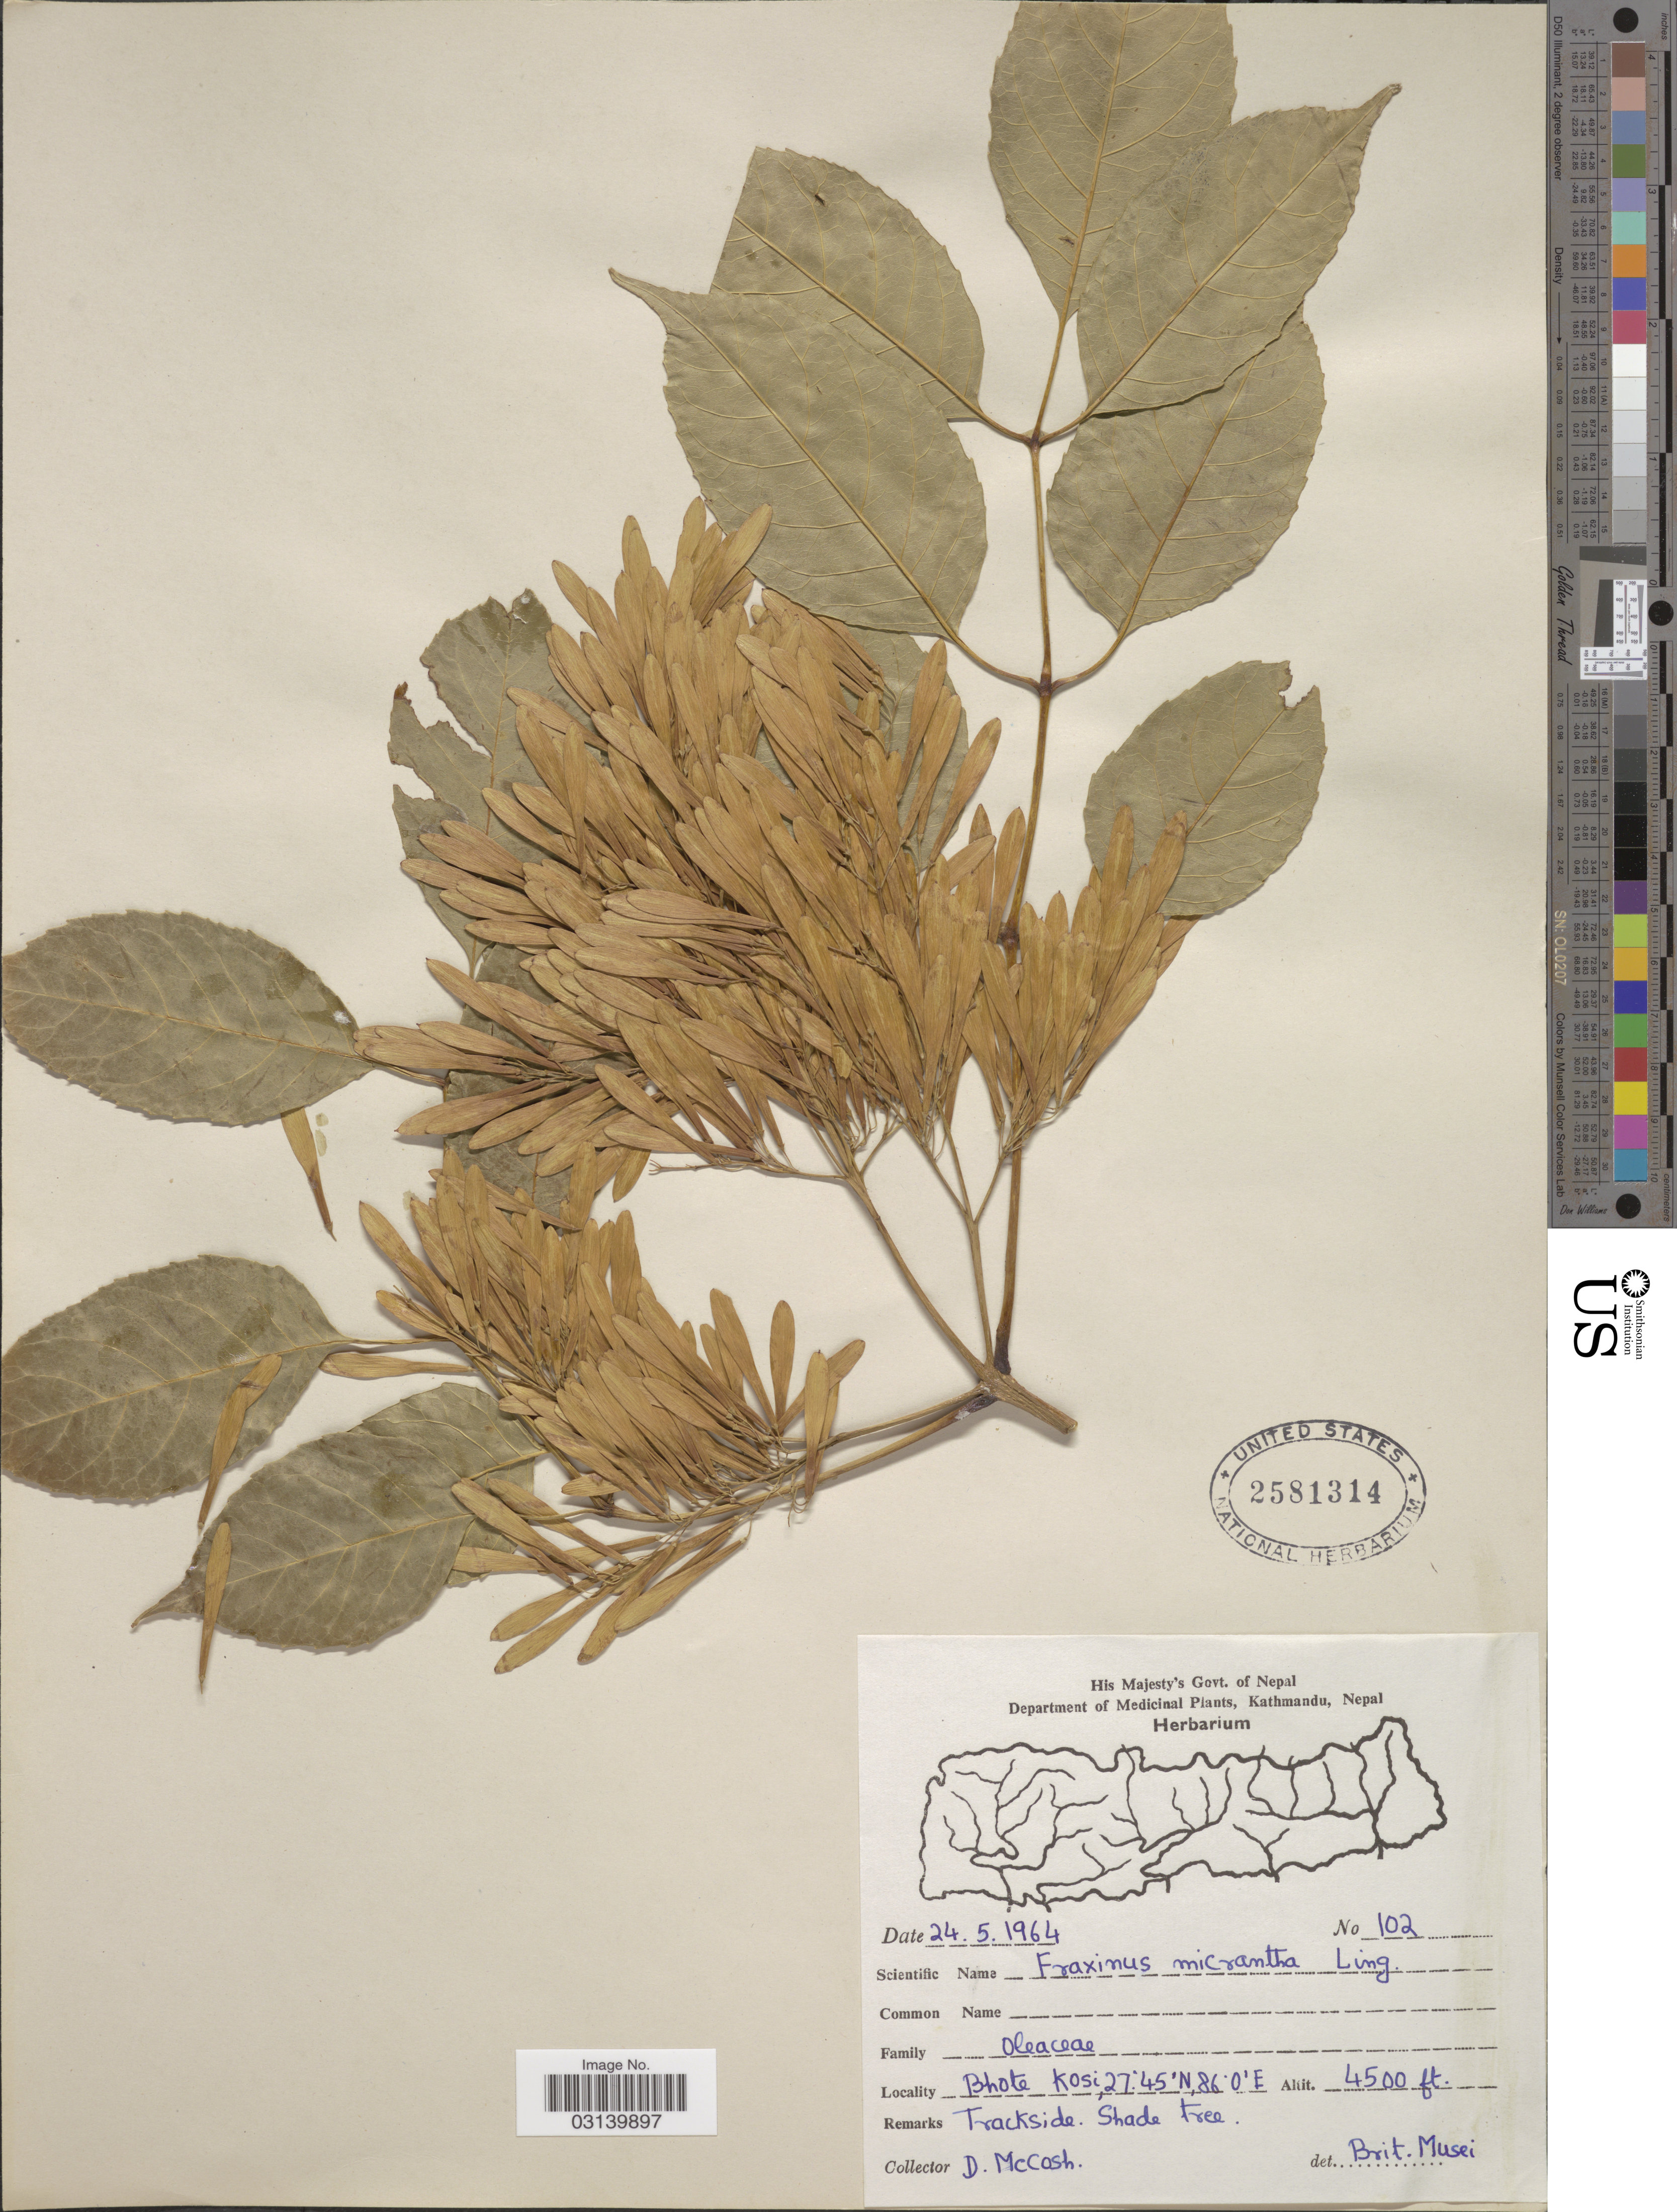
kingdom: Plantae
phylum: Tracheophyta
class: Magnoliopsida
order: Lamiales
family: Oleaceae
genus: Fraxinus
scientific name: Fraxinus micrantha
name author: Lingelsh.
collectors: D. McCash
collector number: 102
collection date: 1964-05-24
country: Nepal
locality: Bhote Kosi.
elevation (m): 1372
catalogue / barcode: US 2581314